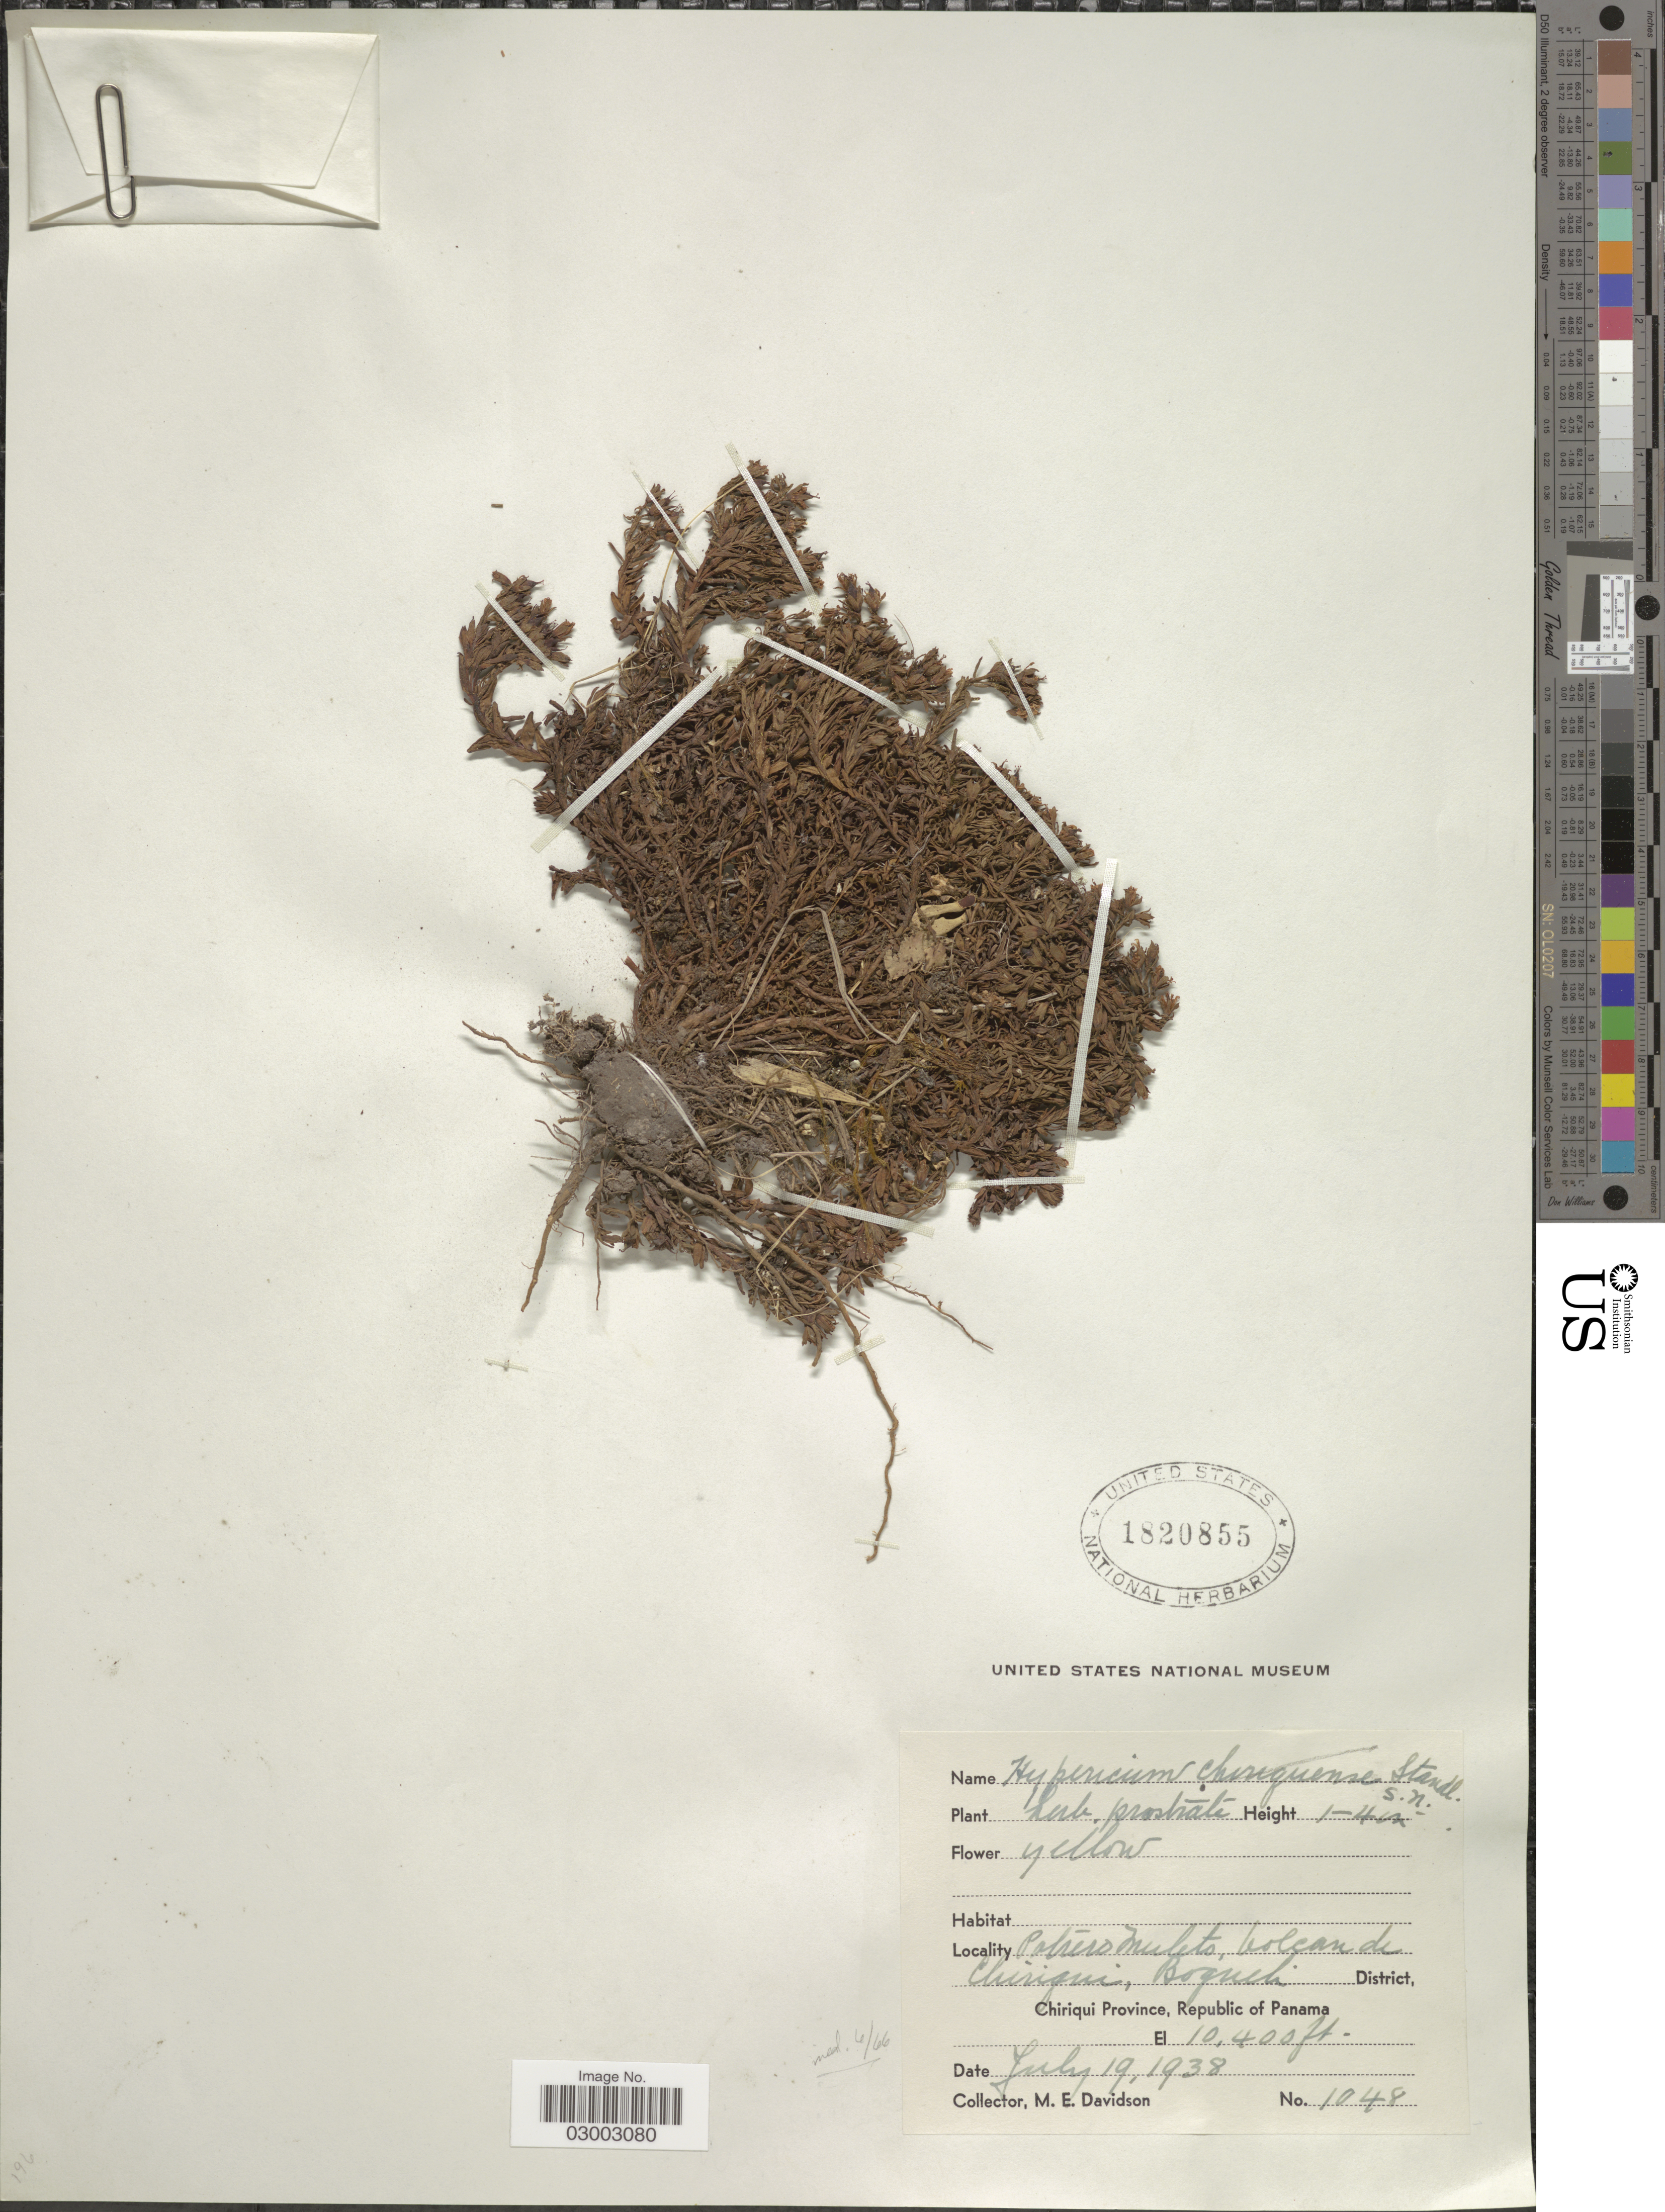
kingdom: Plantae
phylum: Tracheophyta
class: Magnoliopsida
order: Malpighiales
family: Hypericaceae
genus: Hypericum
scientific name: Hypericum chejuense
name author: S.J.Park & K.J.Kim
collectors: M. E. Davidson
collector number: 1048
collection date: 1938-07-19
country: Panama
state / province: Chiriqui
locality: Potréro Muleto, Volcan de Chíriqui, Bogueh District, Republic of Panama.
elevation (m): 3170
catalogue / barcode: US 1820855